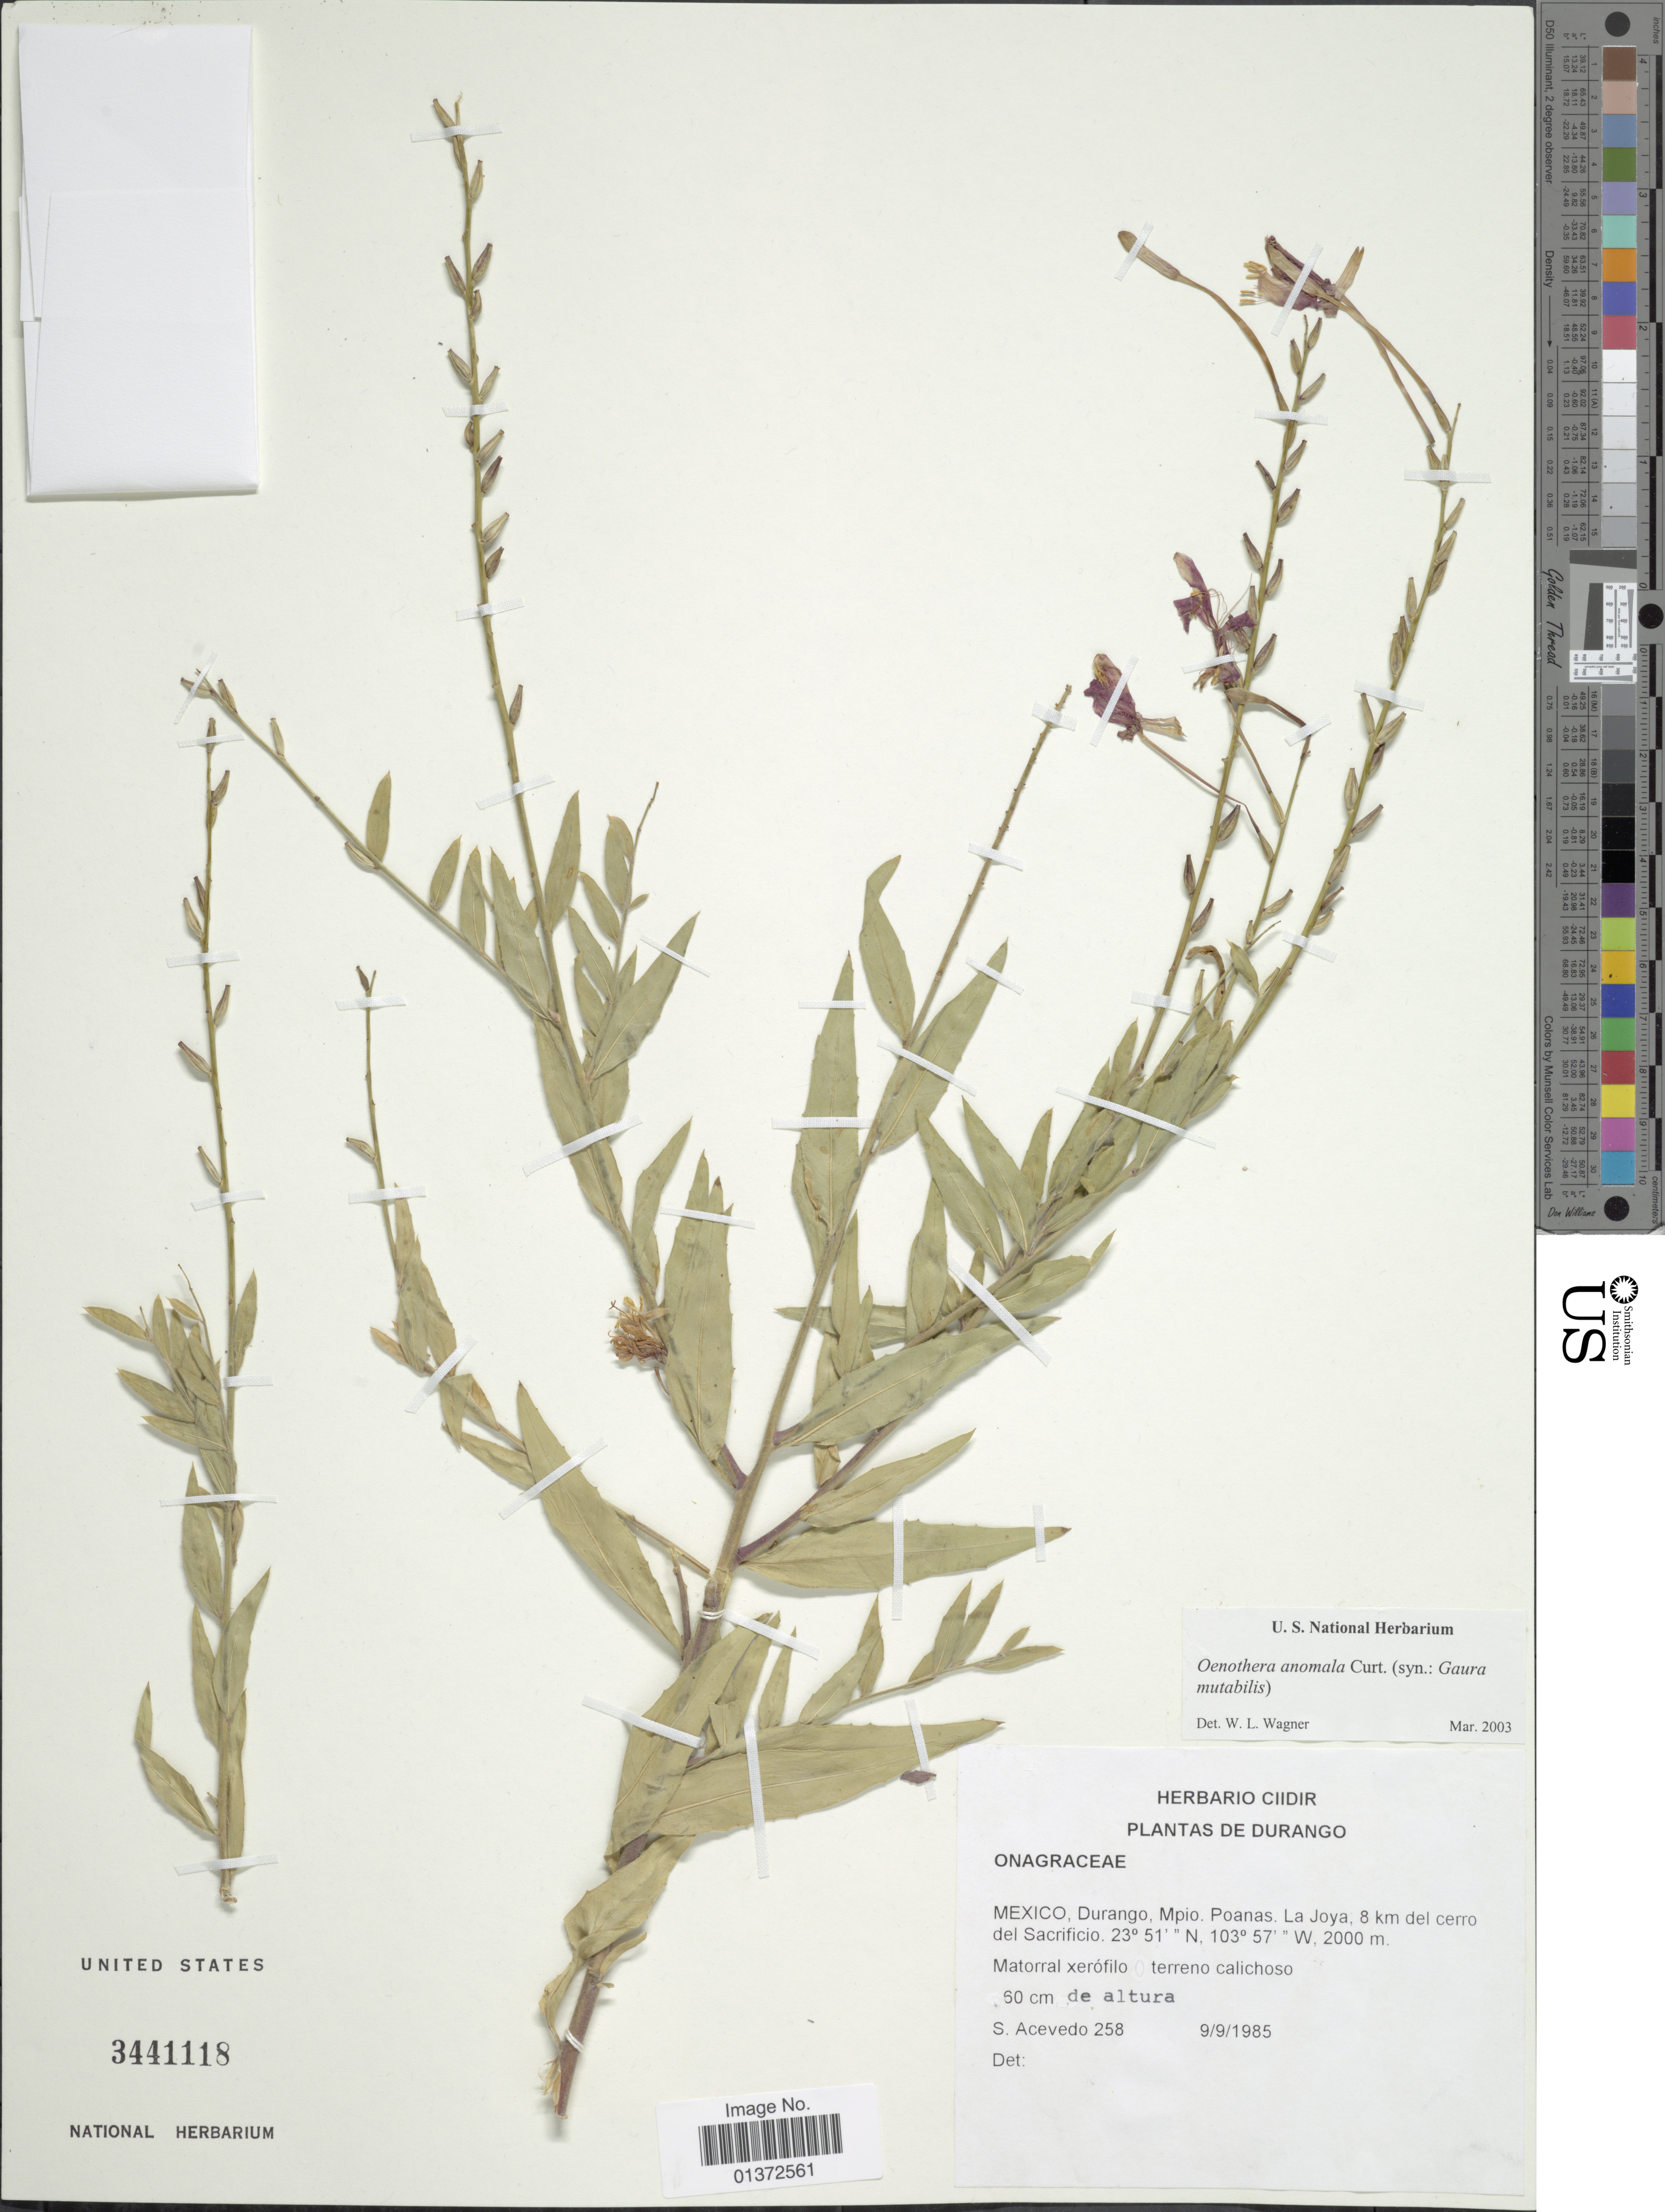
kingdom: Plantae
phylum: Tracheophyta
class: Magnoliopsida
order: Myrtales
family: Onagraceae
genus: Oenothera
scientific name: Oenothera anomala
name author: Curtis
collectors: S. Acevedo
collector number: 258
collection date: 1985-09-09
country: Mexico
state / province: Durango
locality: Mpio. Poansas, La Joya, 8 km del cerro del Sacrificio.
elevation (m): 2000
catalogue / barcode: US 3441118